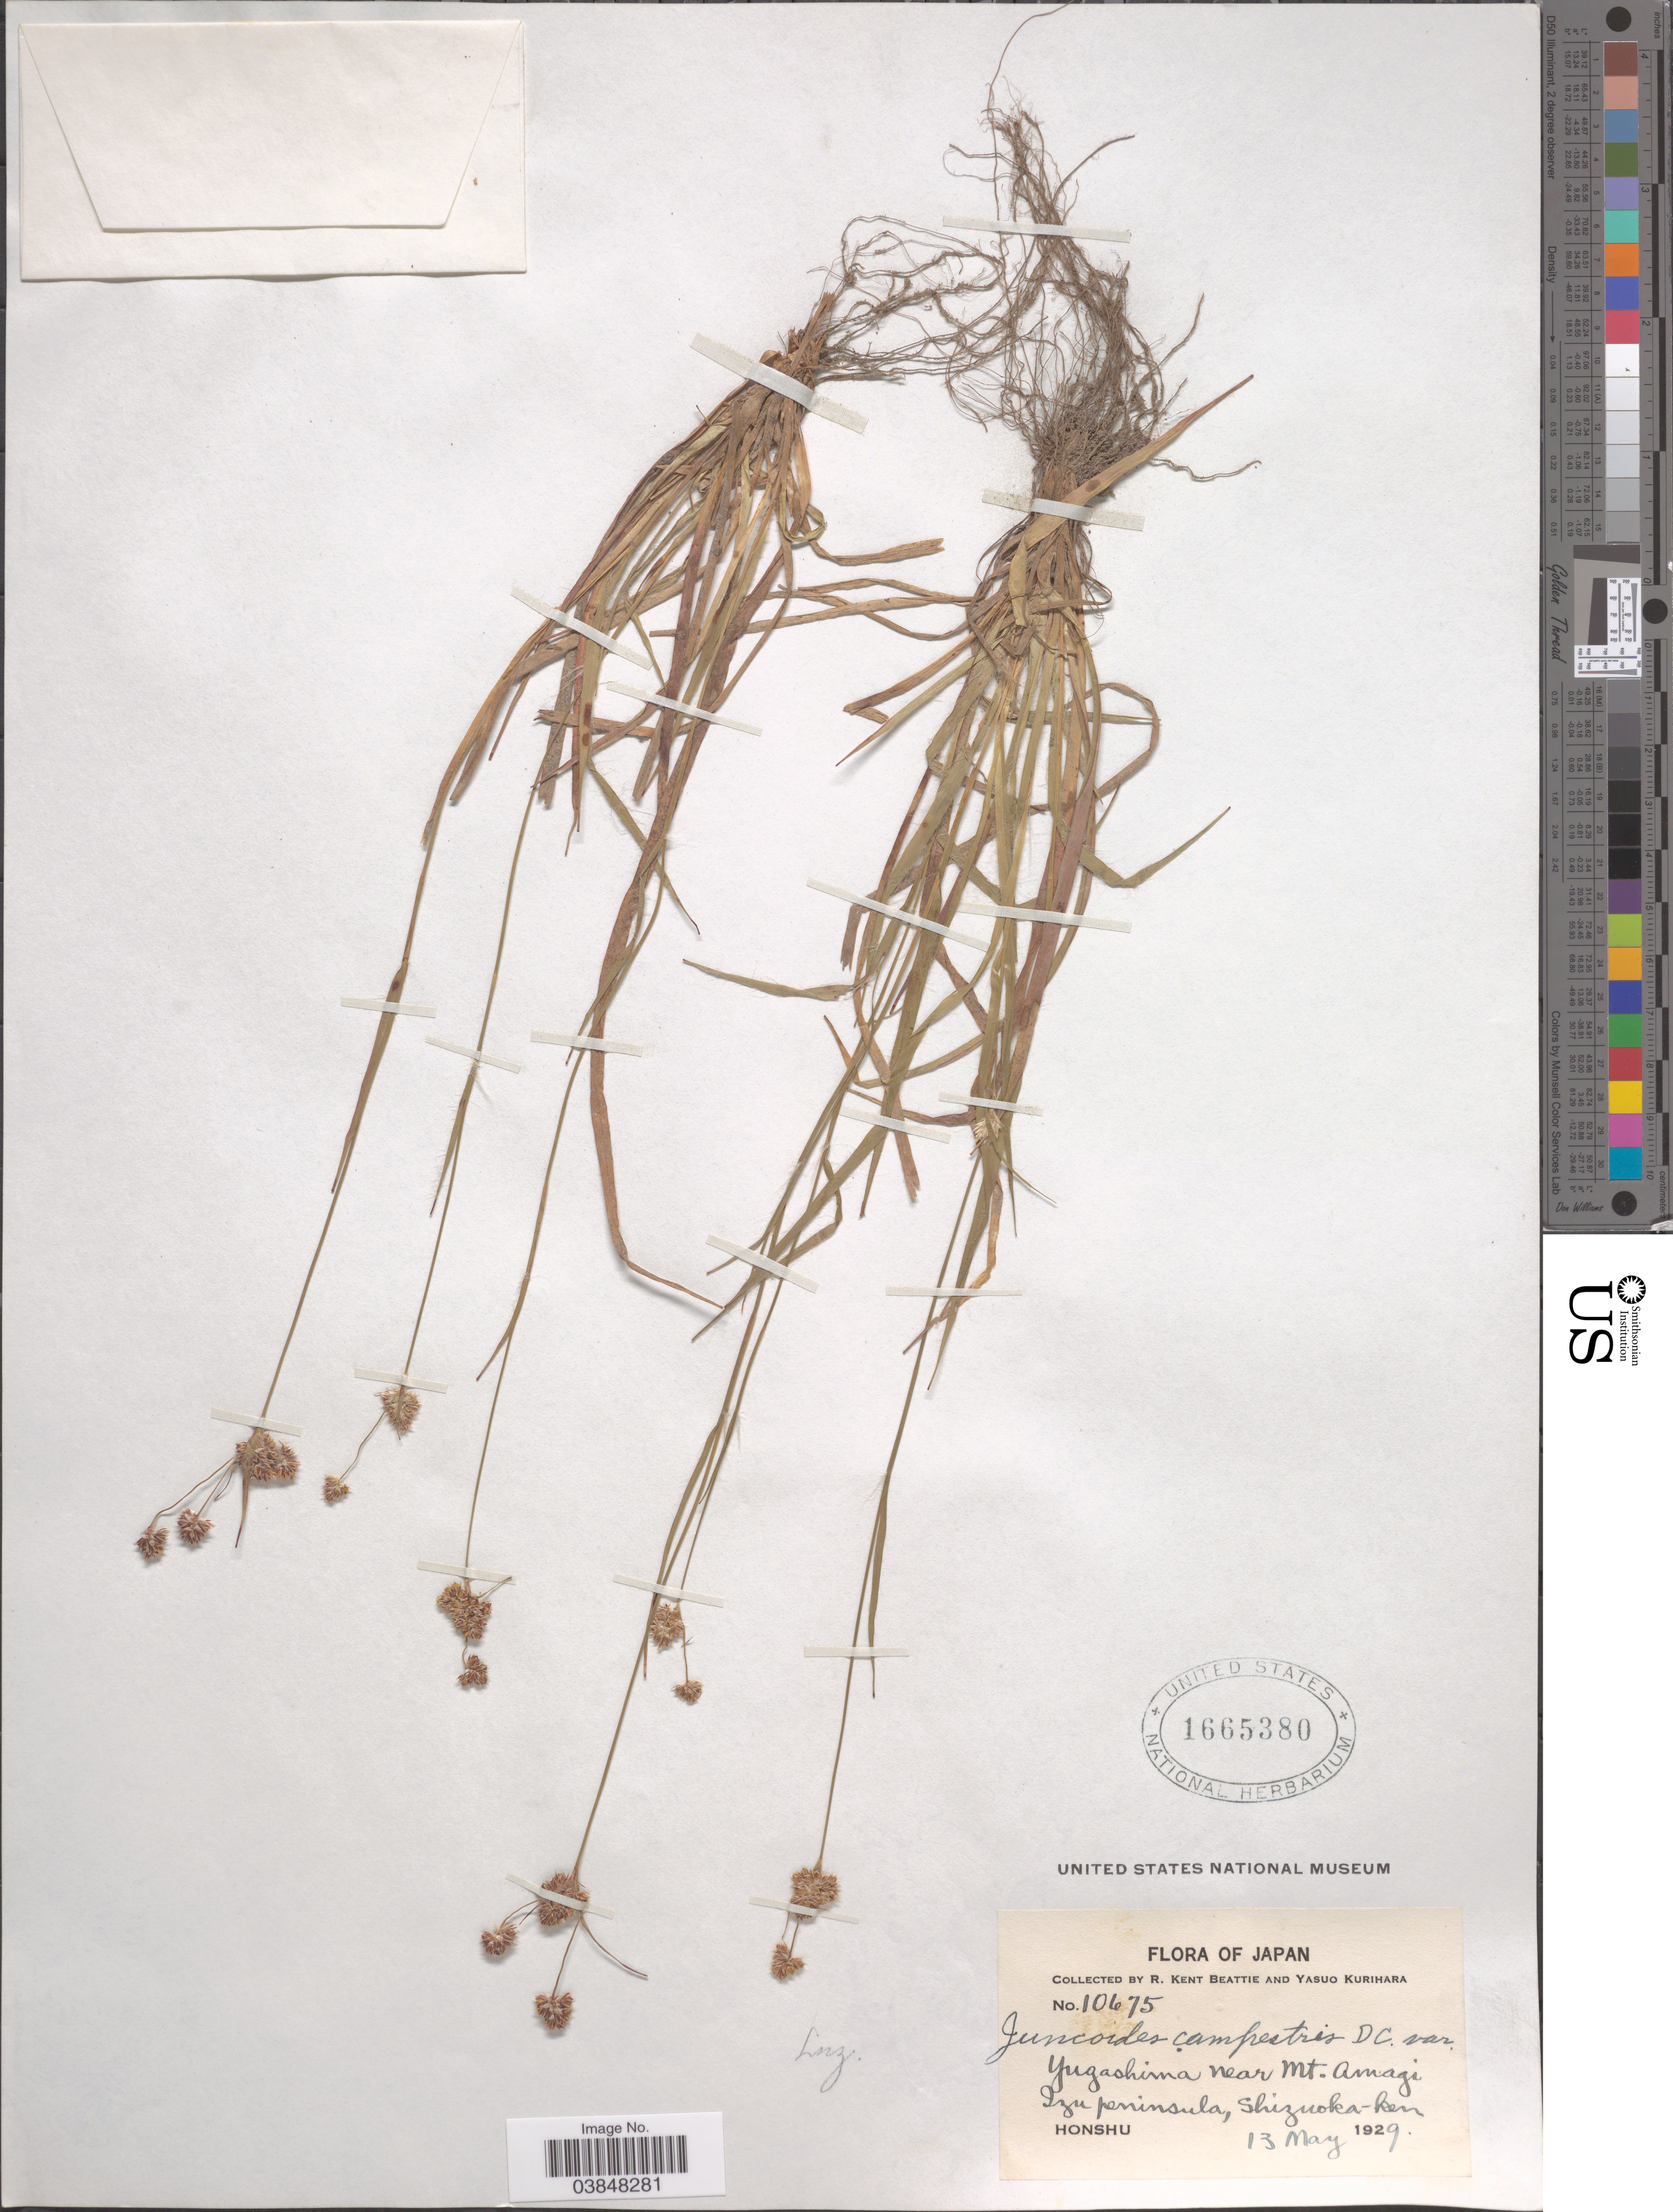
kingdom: Plantae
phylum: Tracheophyta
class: Liliopsida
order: Poales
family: Juncaceae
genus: Luzula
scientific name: Luzula capitata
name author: (Miq. ex Franch. & Sav.) Kom.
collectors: R. K. Beattie & Y. Kurihara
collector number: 10675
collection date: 1929-05-13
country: Japan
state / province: Sizuoka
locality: Yugashima near Mt. Amagi, Izu Peninsula, Shizuoka-ken. Honshu.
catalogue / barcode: US 1665380